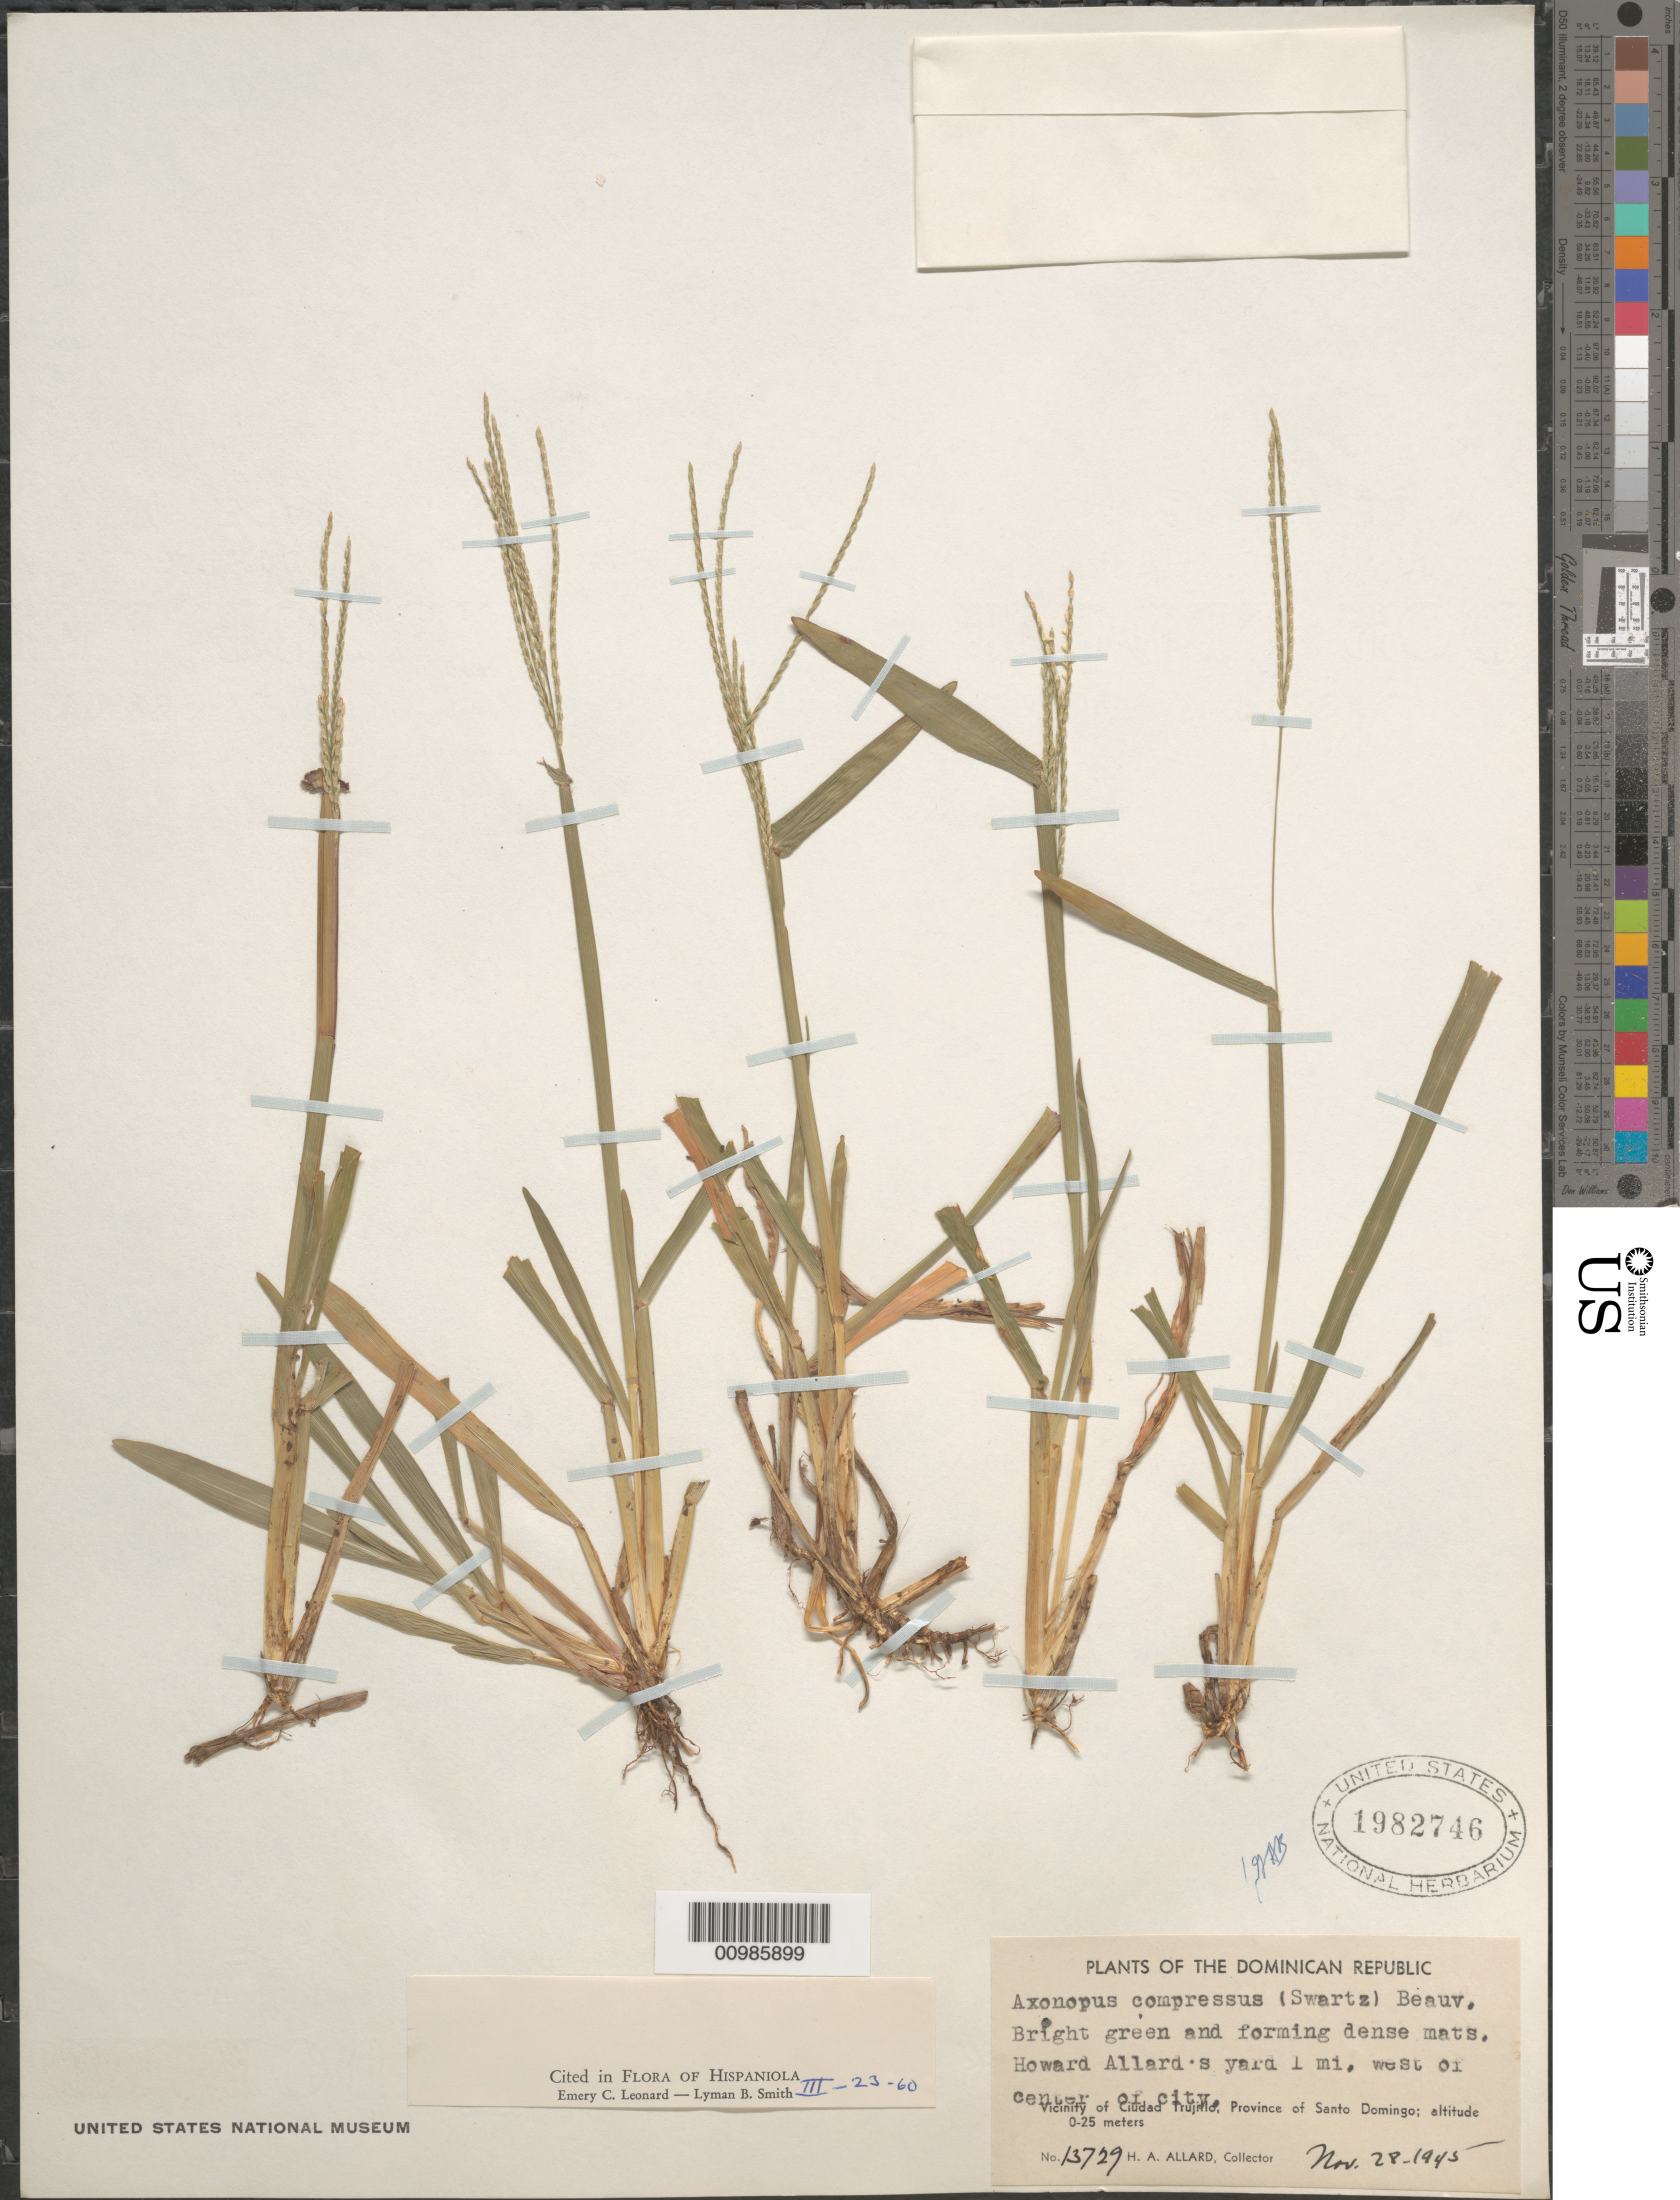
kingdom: Plantae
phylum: Tracheophyta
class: Liliopsida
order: Poales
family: Poaceae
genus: Axonopus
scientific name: Axonopus compressus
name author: (Sw.) P. Beauv.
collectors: H. A. Allard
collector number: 13729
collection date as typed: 28 Nov 1945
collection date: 1945-11-28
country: Dominican Republic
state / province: Distrito Nacional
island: Hispaniola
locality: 1 mile west of center of Santo Domingo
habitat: in yard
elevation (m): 0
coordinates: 0 N, 0 E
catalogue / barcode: US 1982746